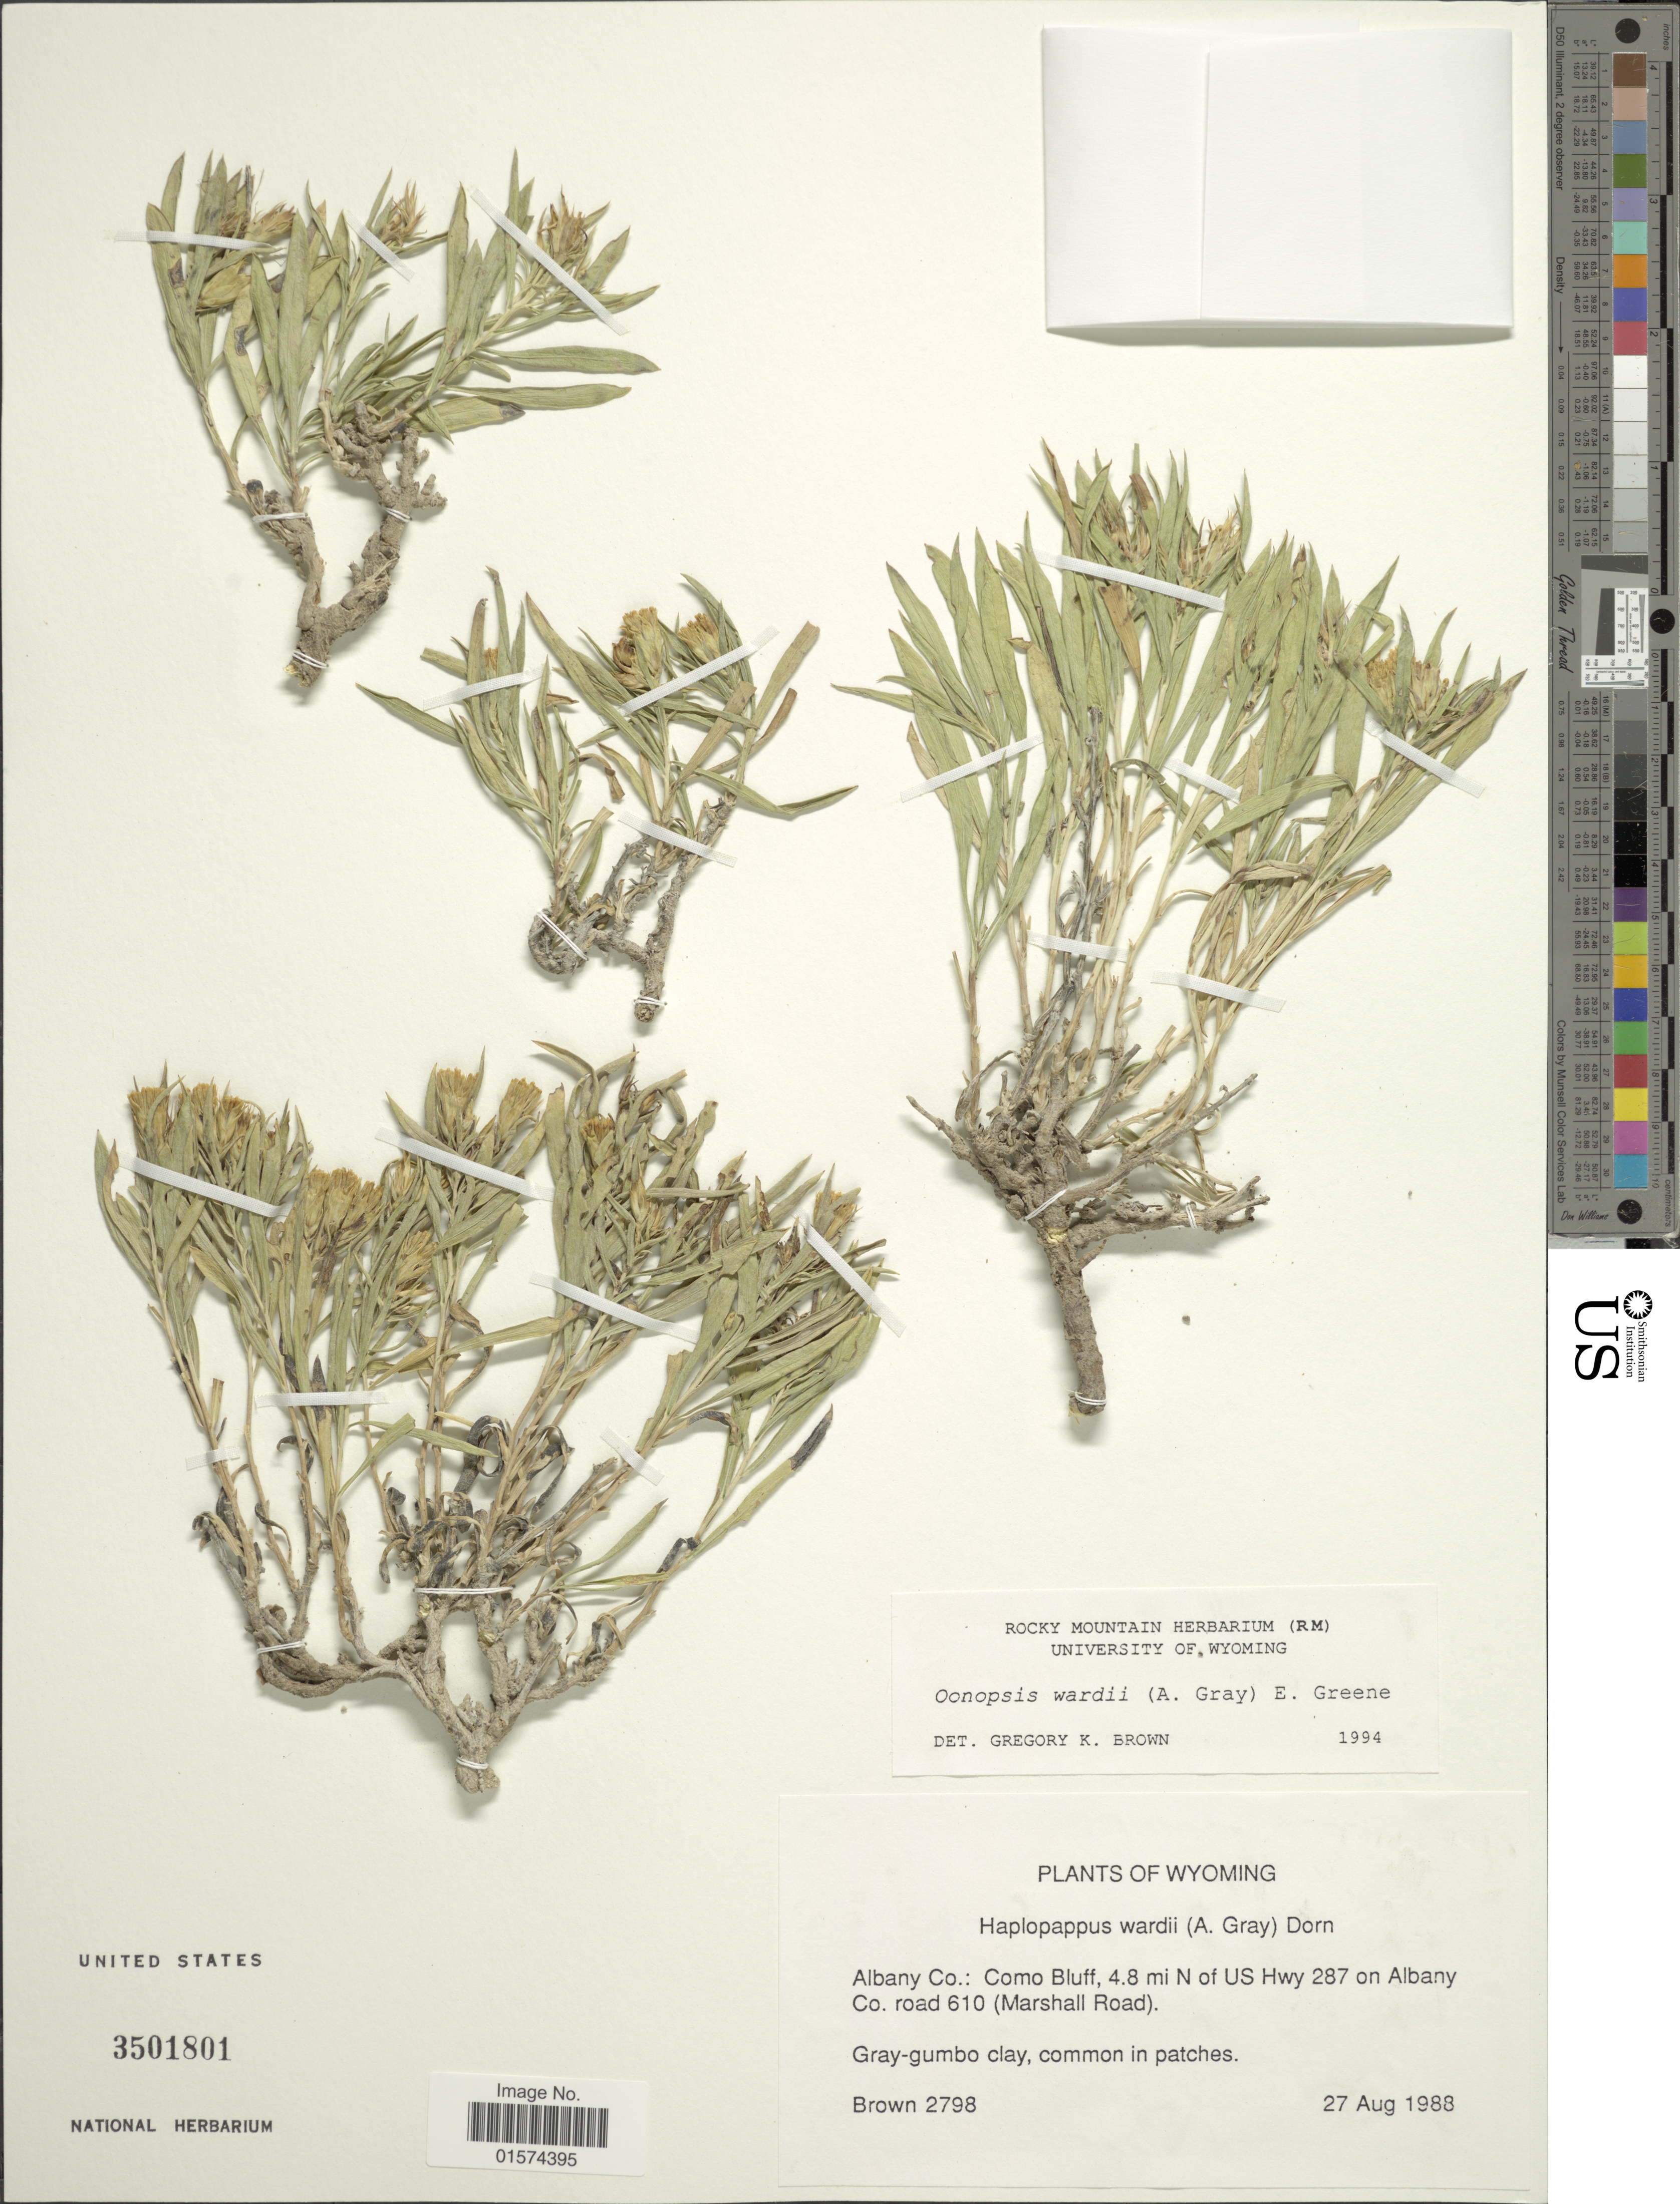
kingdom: Plantae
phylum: Tracheophyta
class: Magnoliopsida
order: Asterales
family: Asteraceae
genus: Oonopsis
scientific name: Oonopsis wardii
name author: (A. Gray) Greene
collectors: -- Brown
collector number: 2798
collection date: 1998-08-27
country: United States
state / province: Wyoming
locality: Albany Co.: Como Bluff, 4.8 mi N of US Hwy 287 on Albany Co. road 610 (Marshall Road)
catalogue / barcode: US 3501801